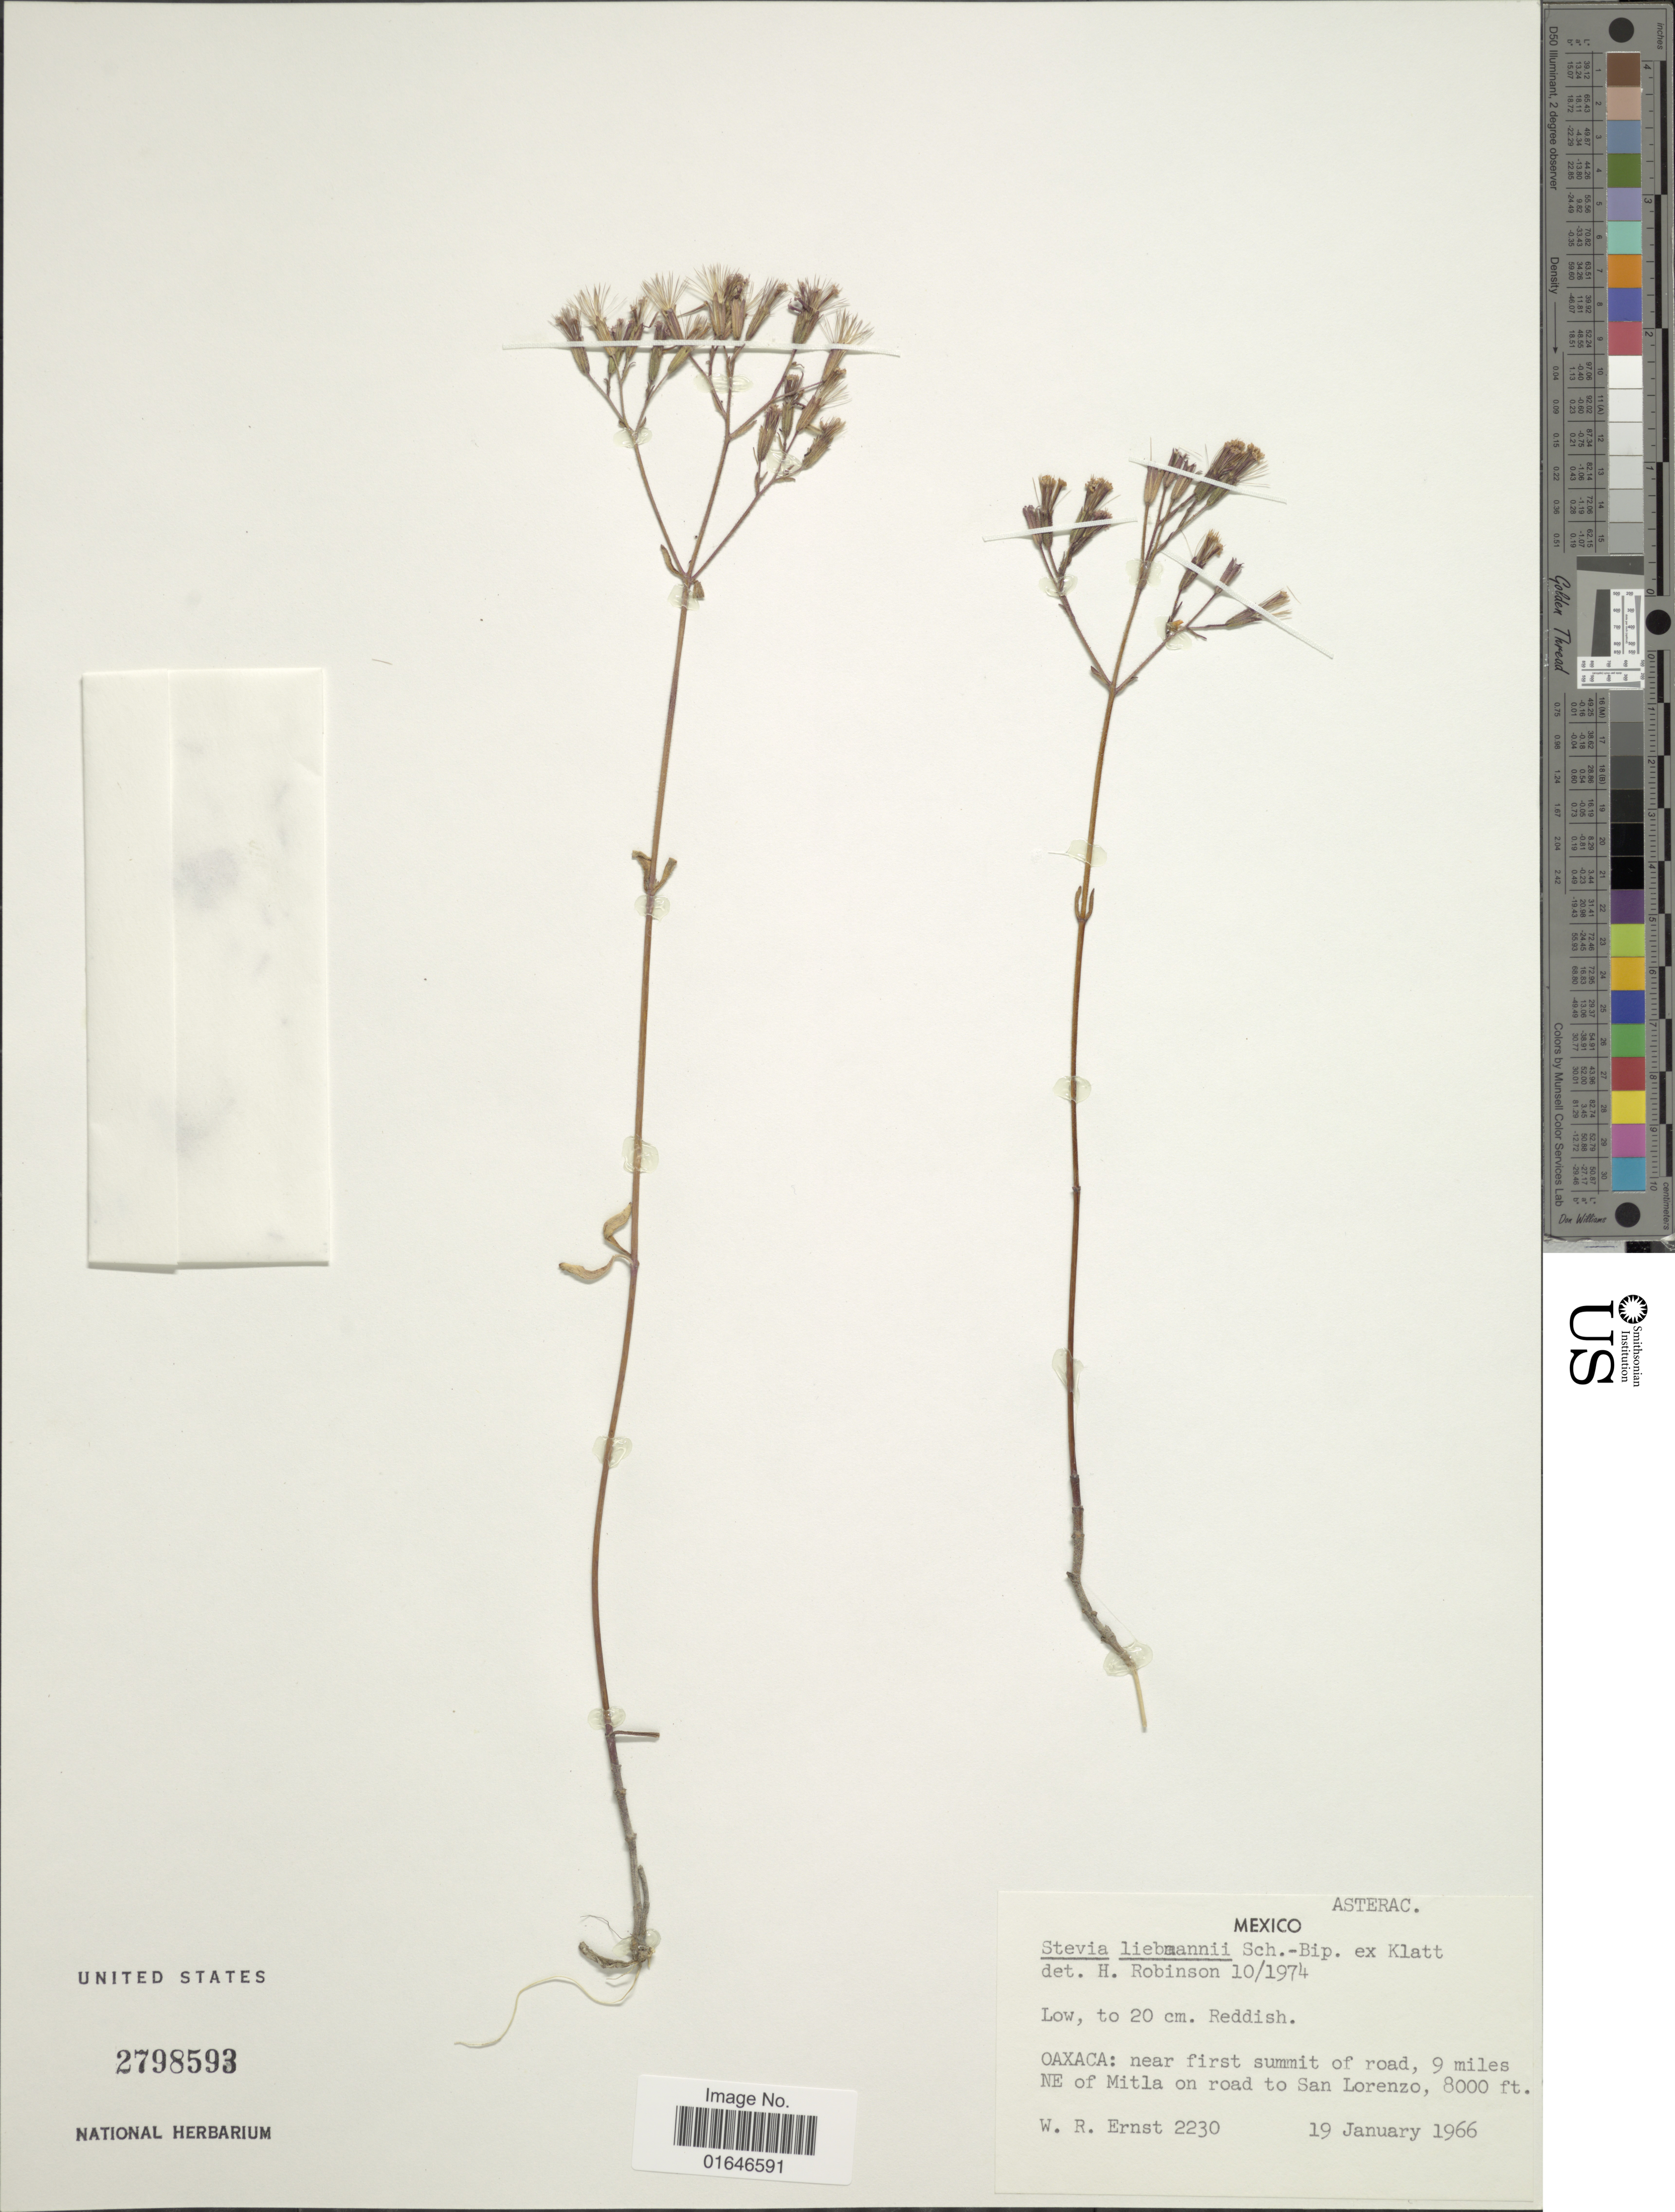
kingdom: Plantae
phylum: Tracheophyta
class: Magnoliopsida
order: Asterales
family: Asteraceae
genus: Stevia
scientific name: Stevia liebmannii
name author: Sch. Bip. ex Klatt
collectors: W. R. Ernst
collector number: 2230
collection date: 1966-01-19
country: Mexico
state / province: Oaxaca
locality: Near first summit of road, 9 miles NE of Mitla on road to San Lorenzo.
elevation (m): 2438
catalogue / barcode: US 2798593